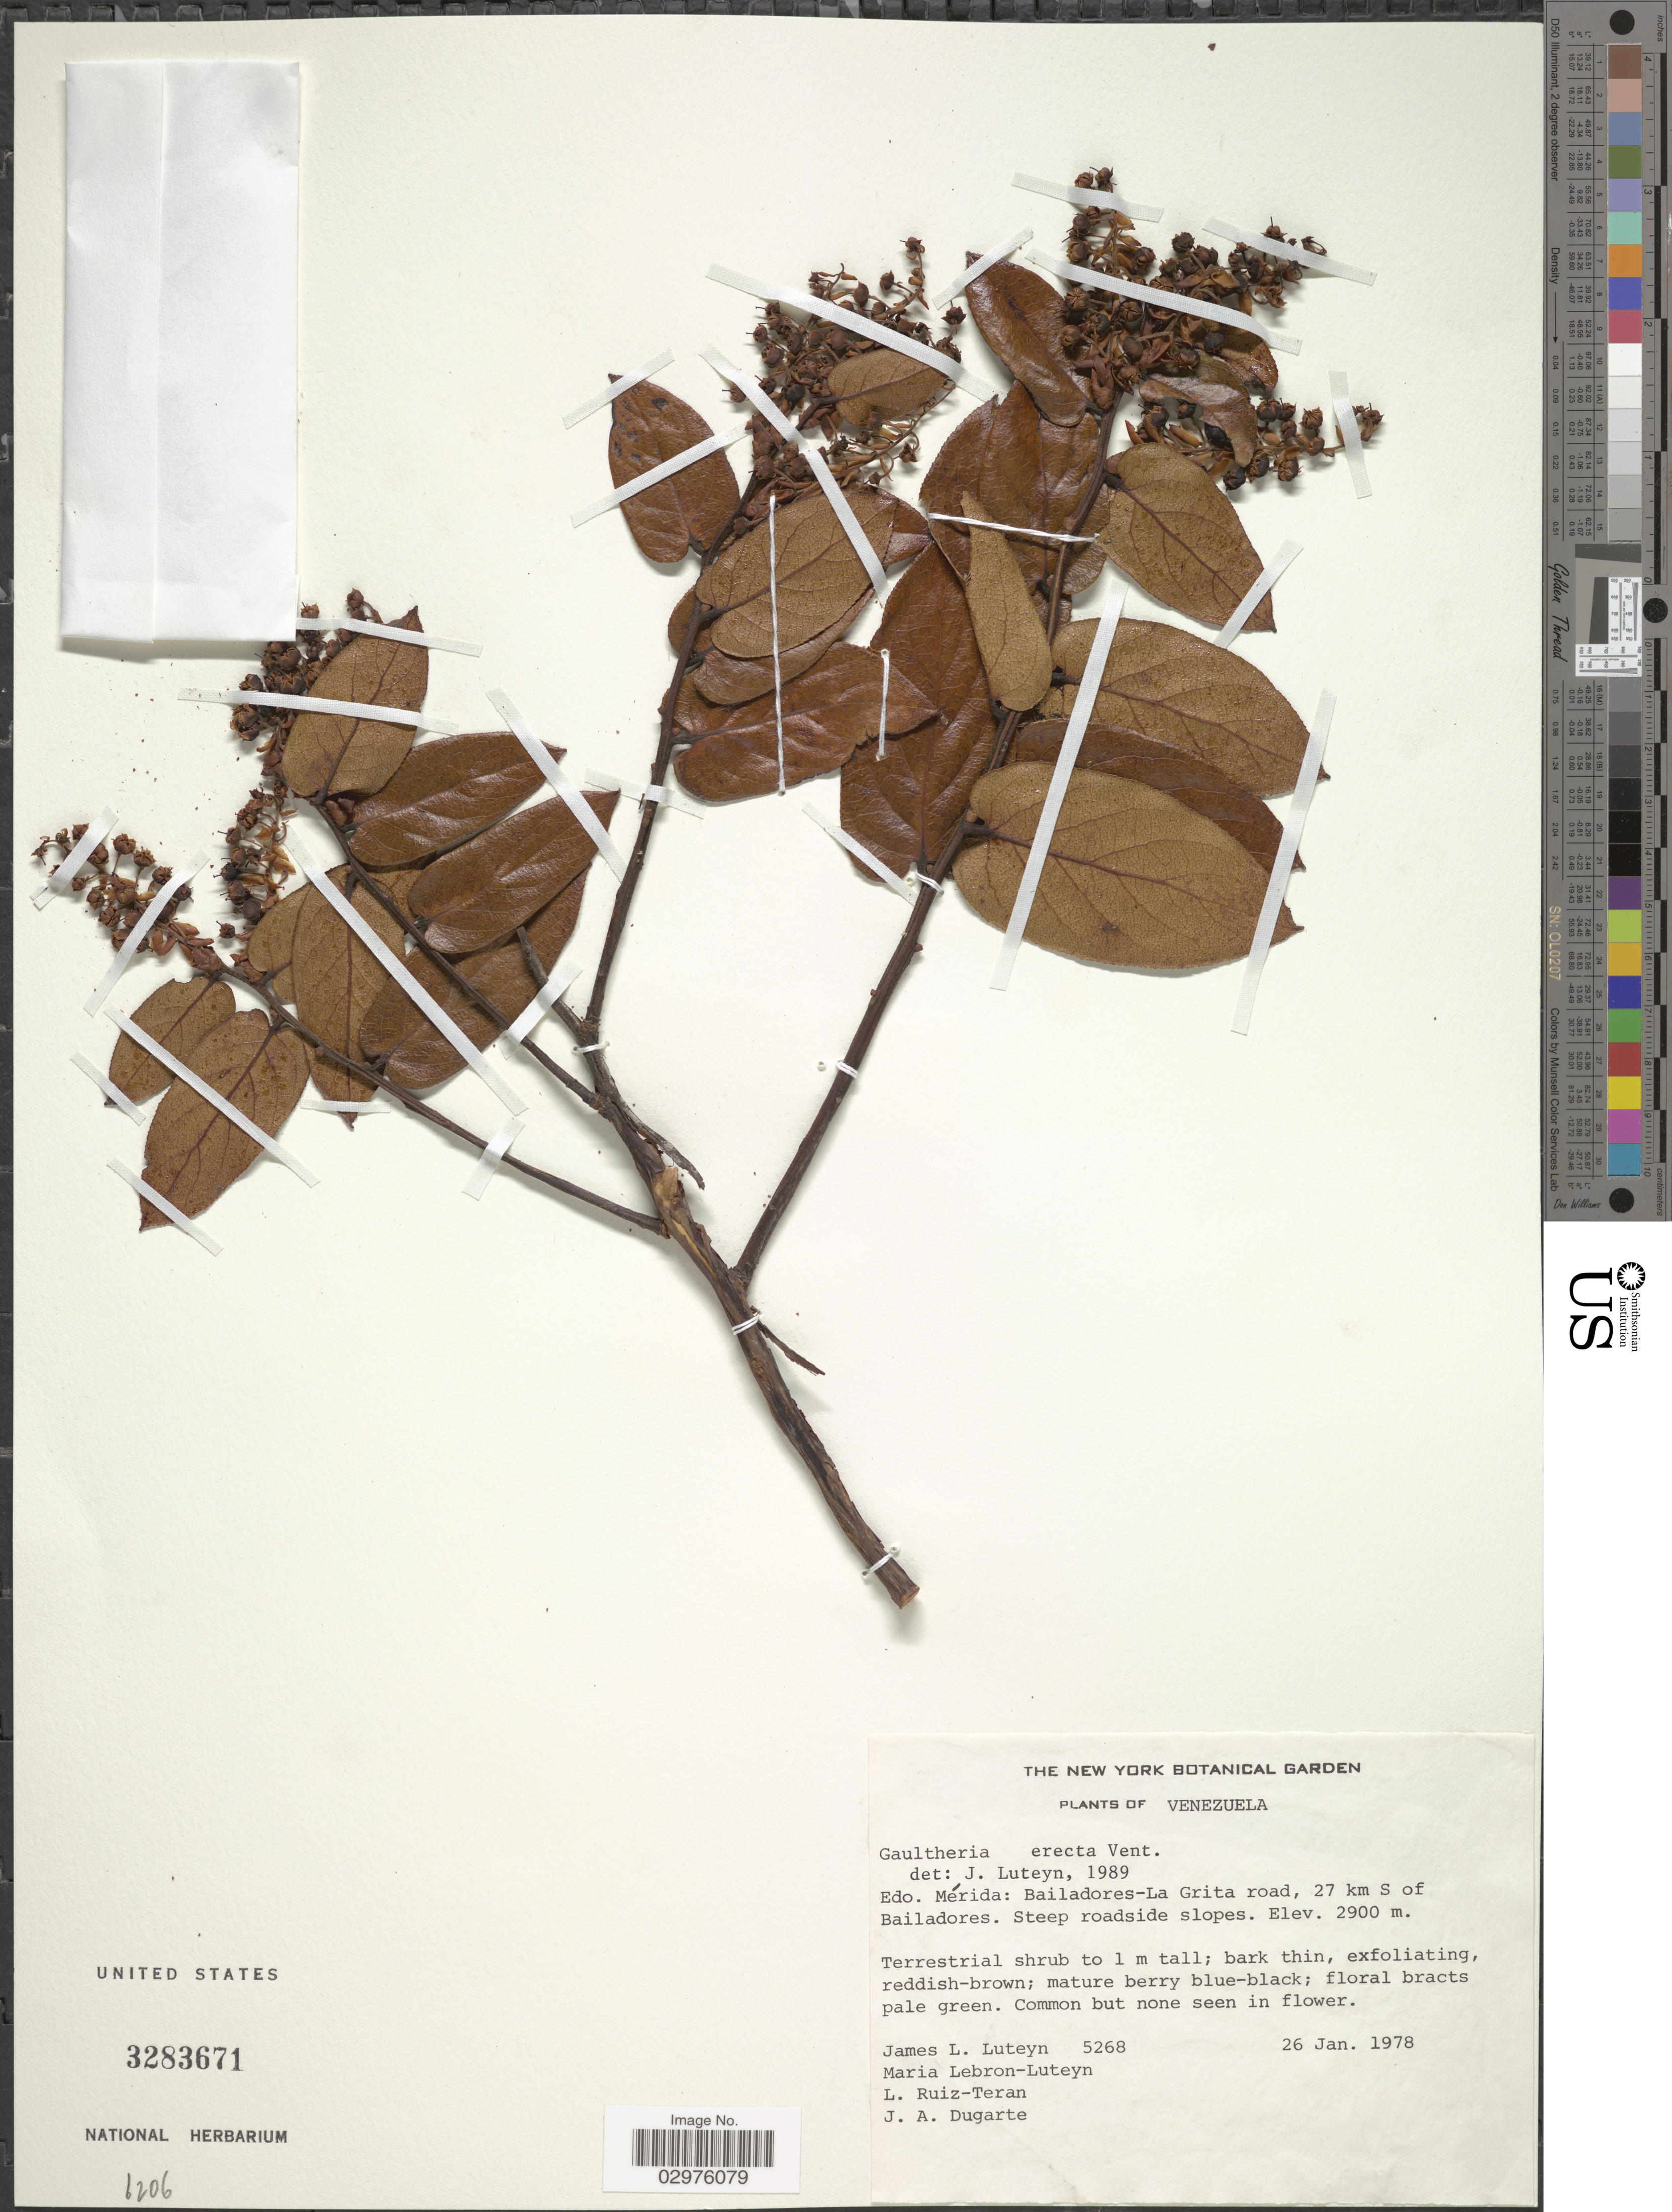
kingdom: Plantae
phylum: Tracheophyta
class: Magnoliopsida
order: Ericales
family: Ericaceae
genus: Gaultheria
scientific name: Gaultheria erecta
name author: Vent.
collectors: J. L. Luteyn, M. L. Lebrón-Luteyn, L. E. Ruíz-Terán & J. Dugarte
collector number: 5268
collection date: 1978-01-26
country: Venezuela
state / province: Mérida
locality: Edo. Mérida: Bailadores-La Grita road, 27 km S of Bailadores.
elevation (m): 2900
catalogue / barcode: US 3283671